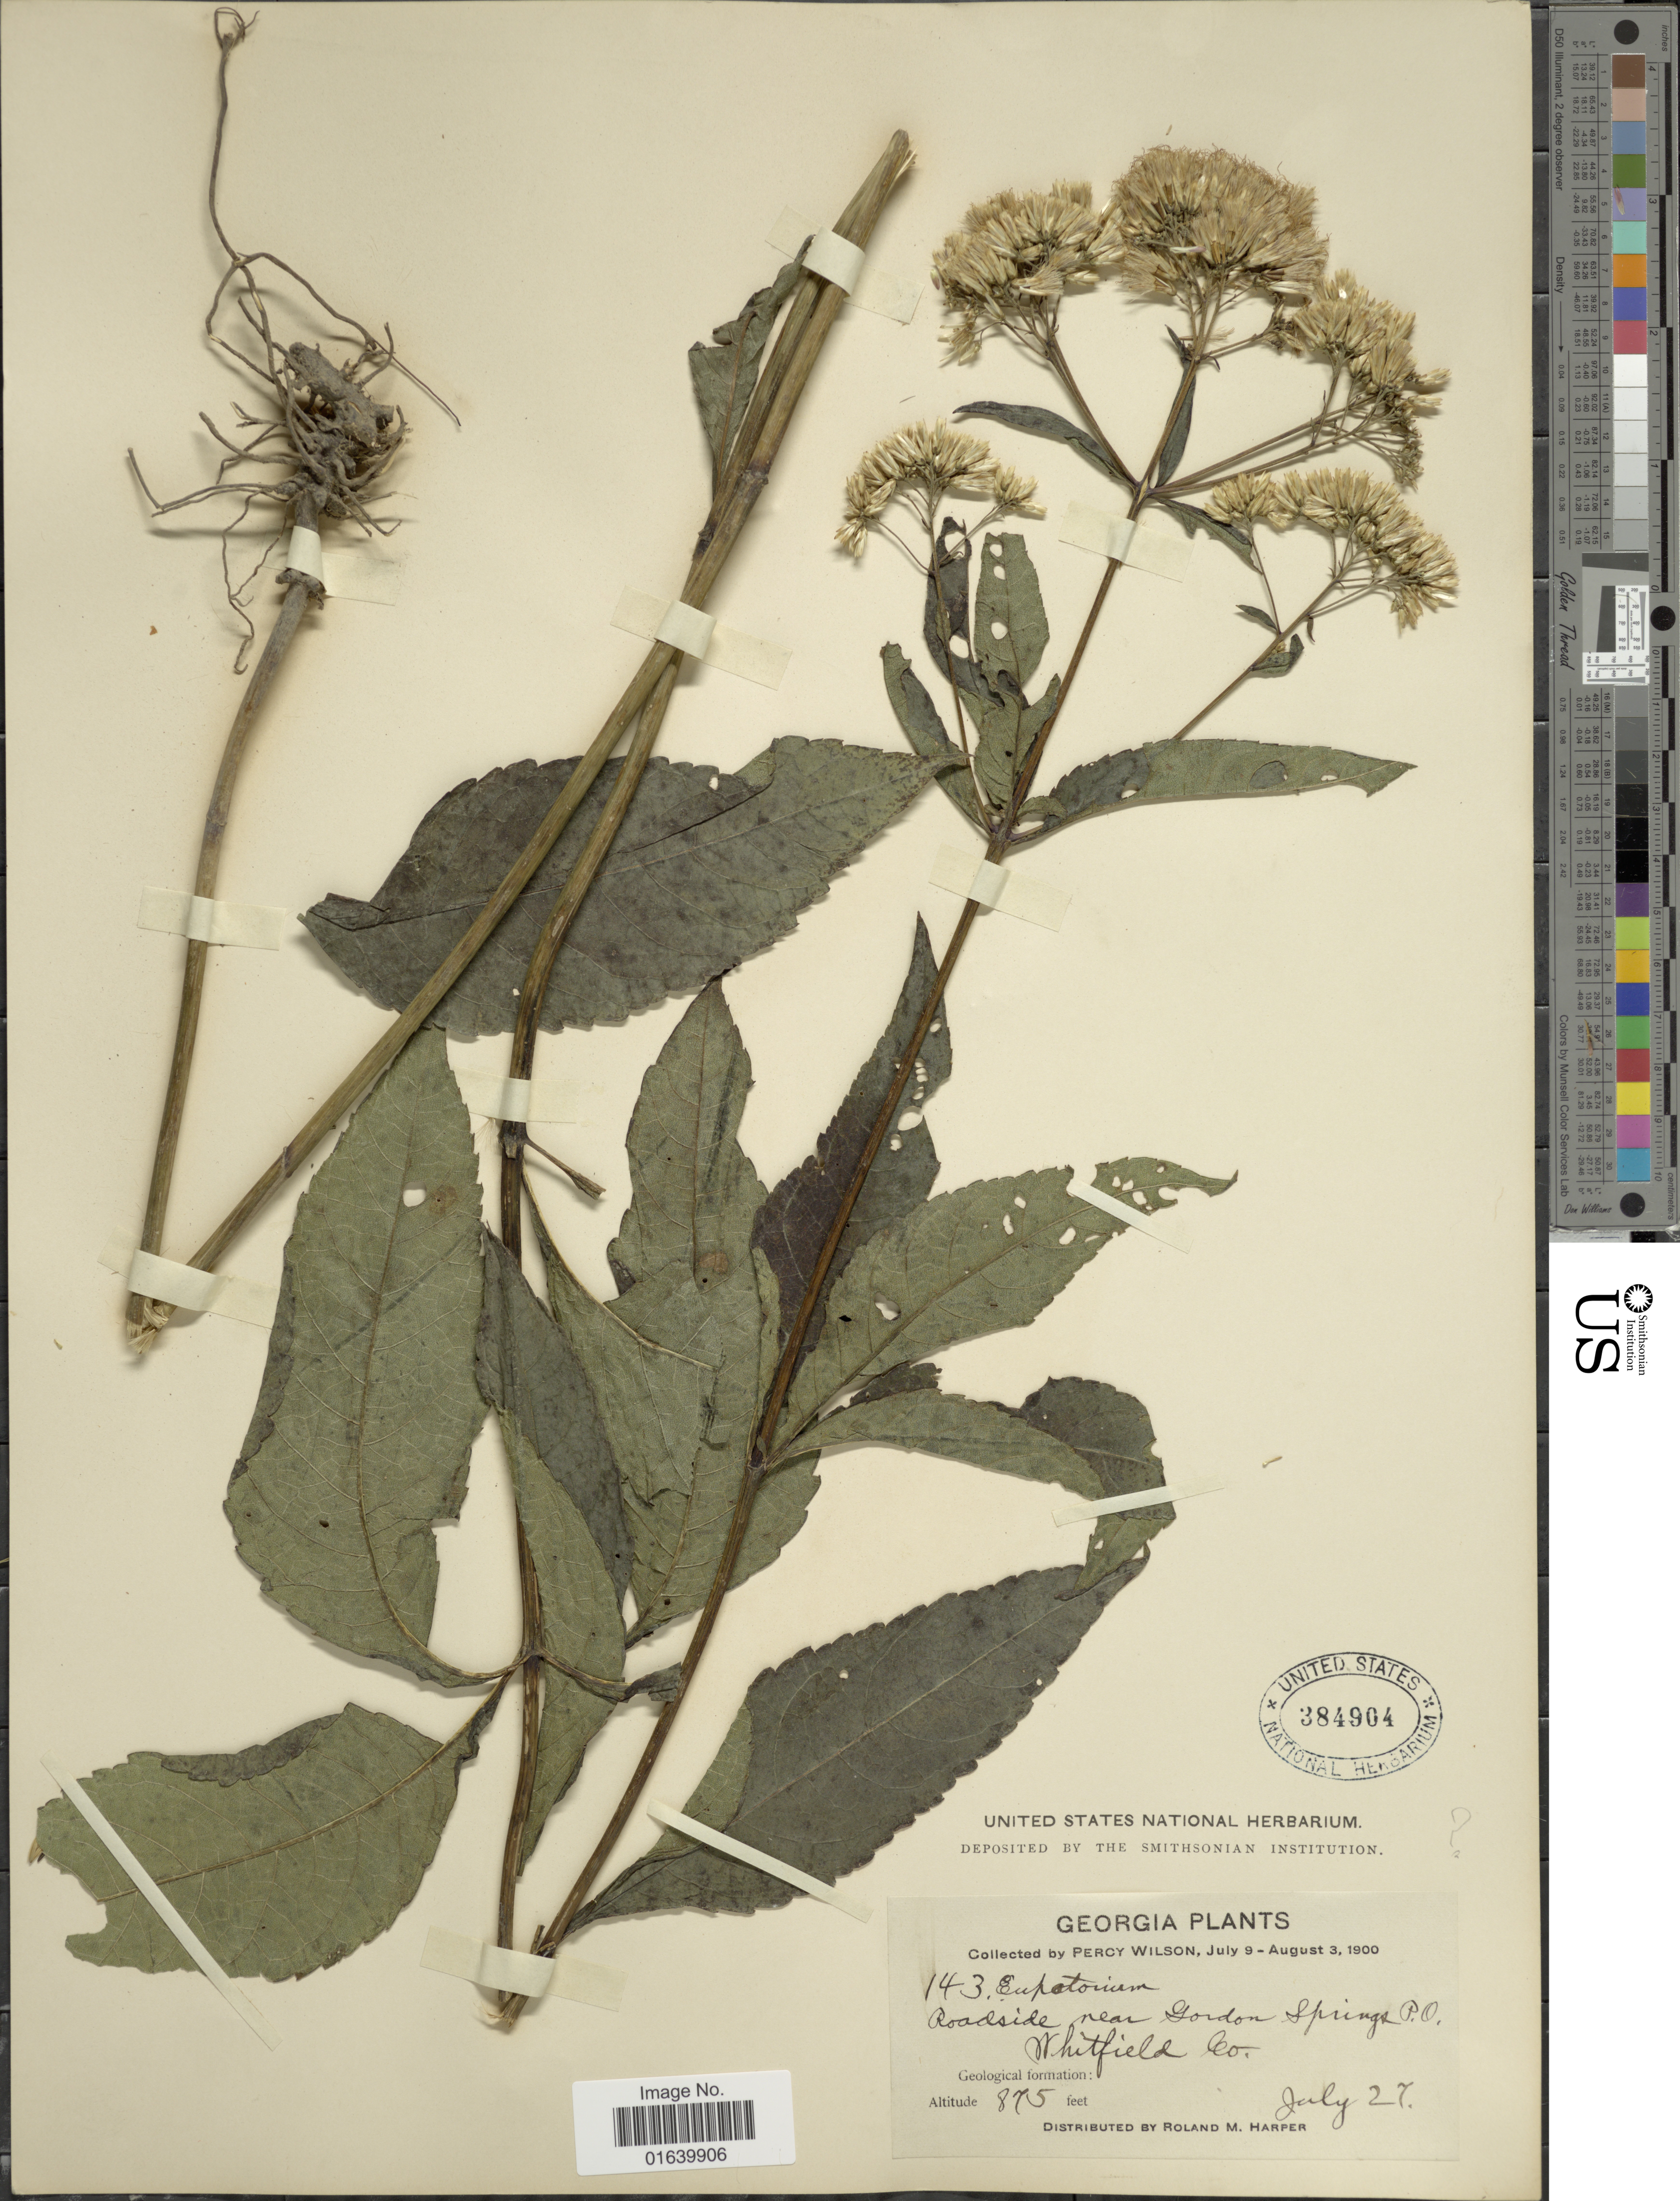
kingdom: Plantae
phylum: Tracheophyta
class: Magnoliopsida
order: Asterales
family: Asteraceae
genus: Eupatorium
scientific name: Eupatorium purpureum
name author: (L.) E.E. Lamont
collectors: P. Wilson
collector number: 143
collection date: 1900-07-27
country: United States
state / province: Georgia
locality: Georgia, roadside near Gordon Springs C.O. Whitfield Co.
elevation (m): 267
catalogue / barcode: US 384904